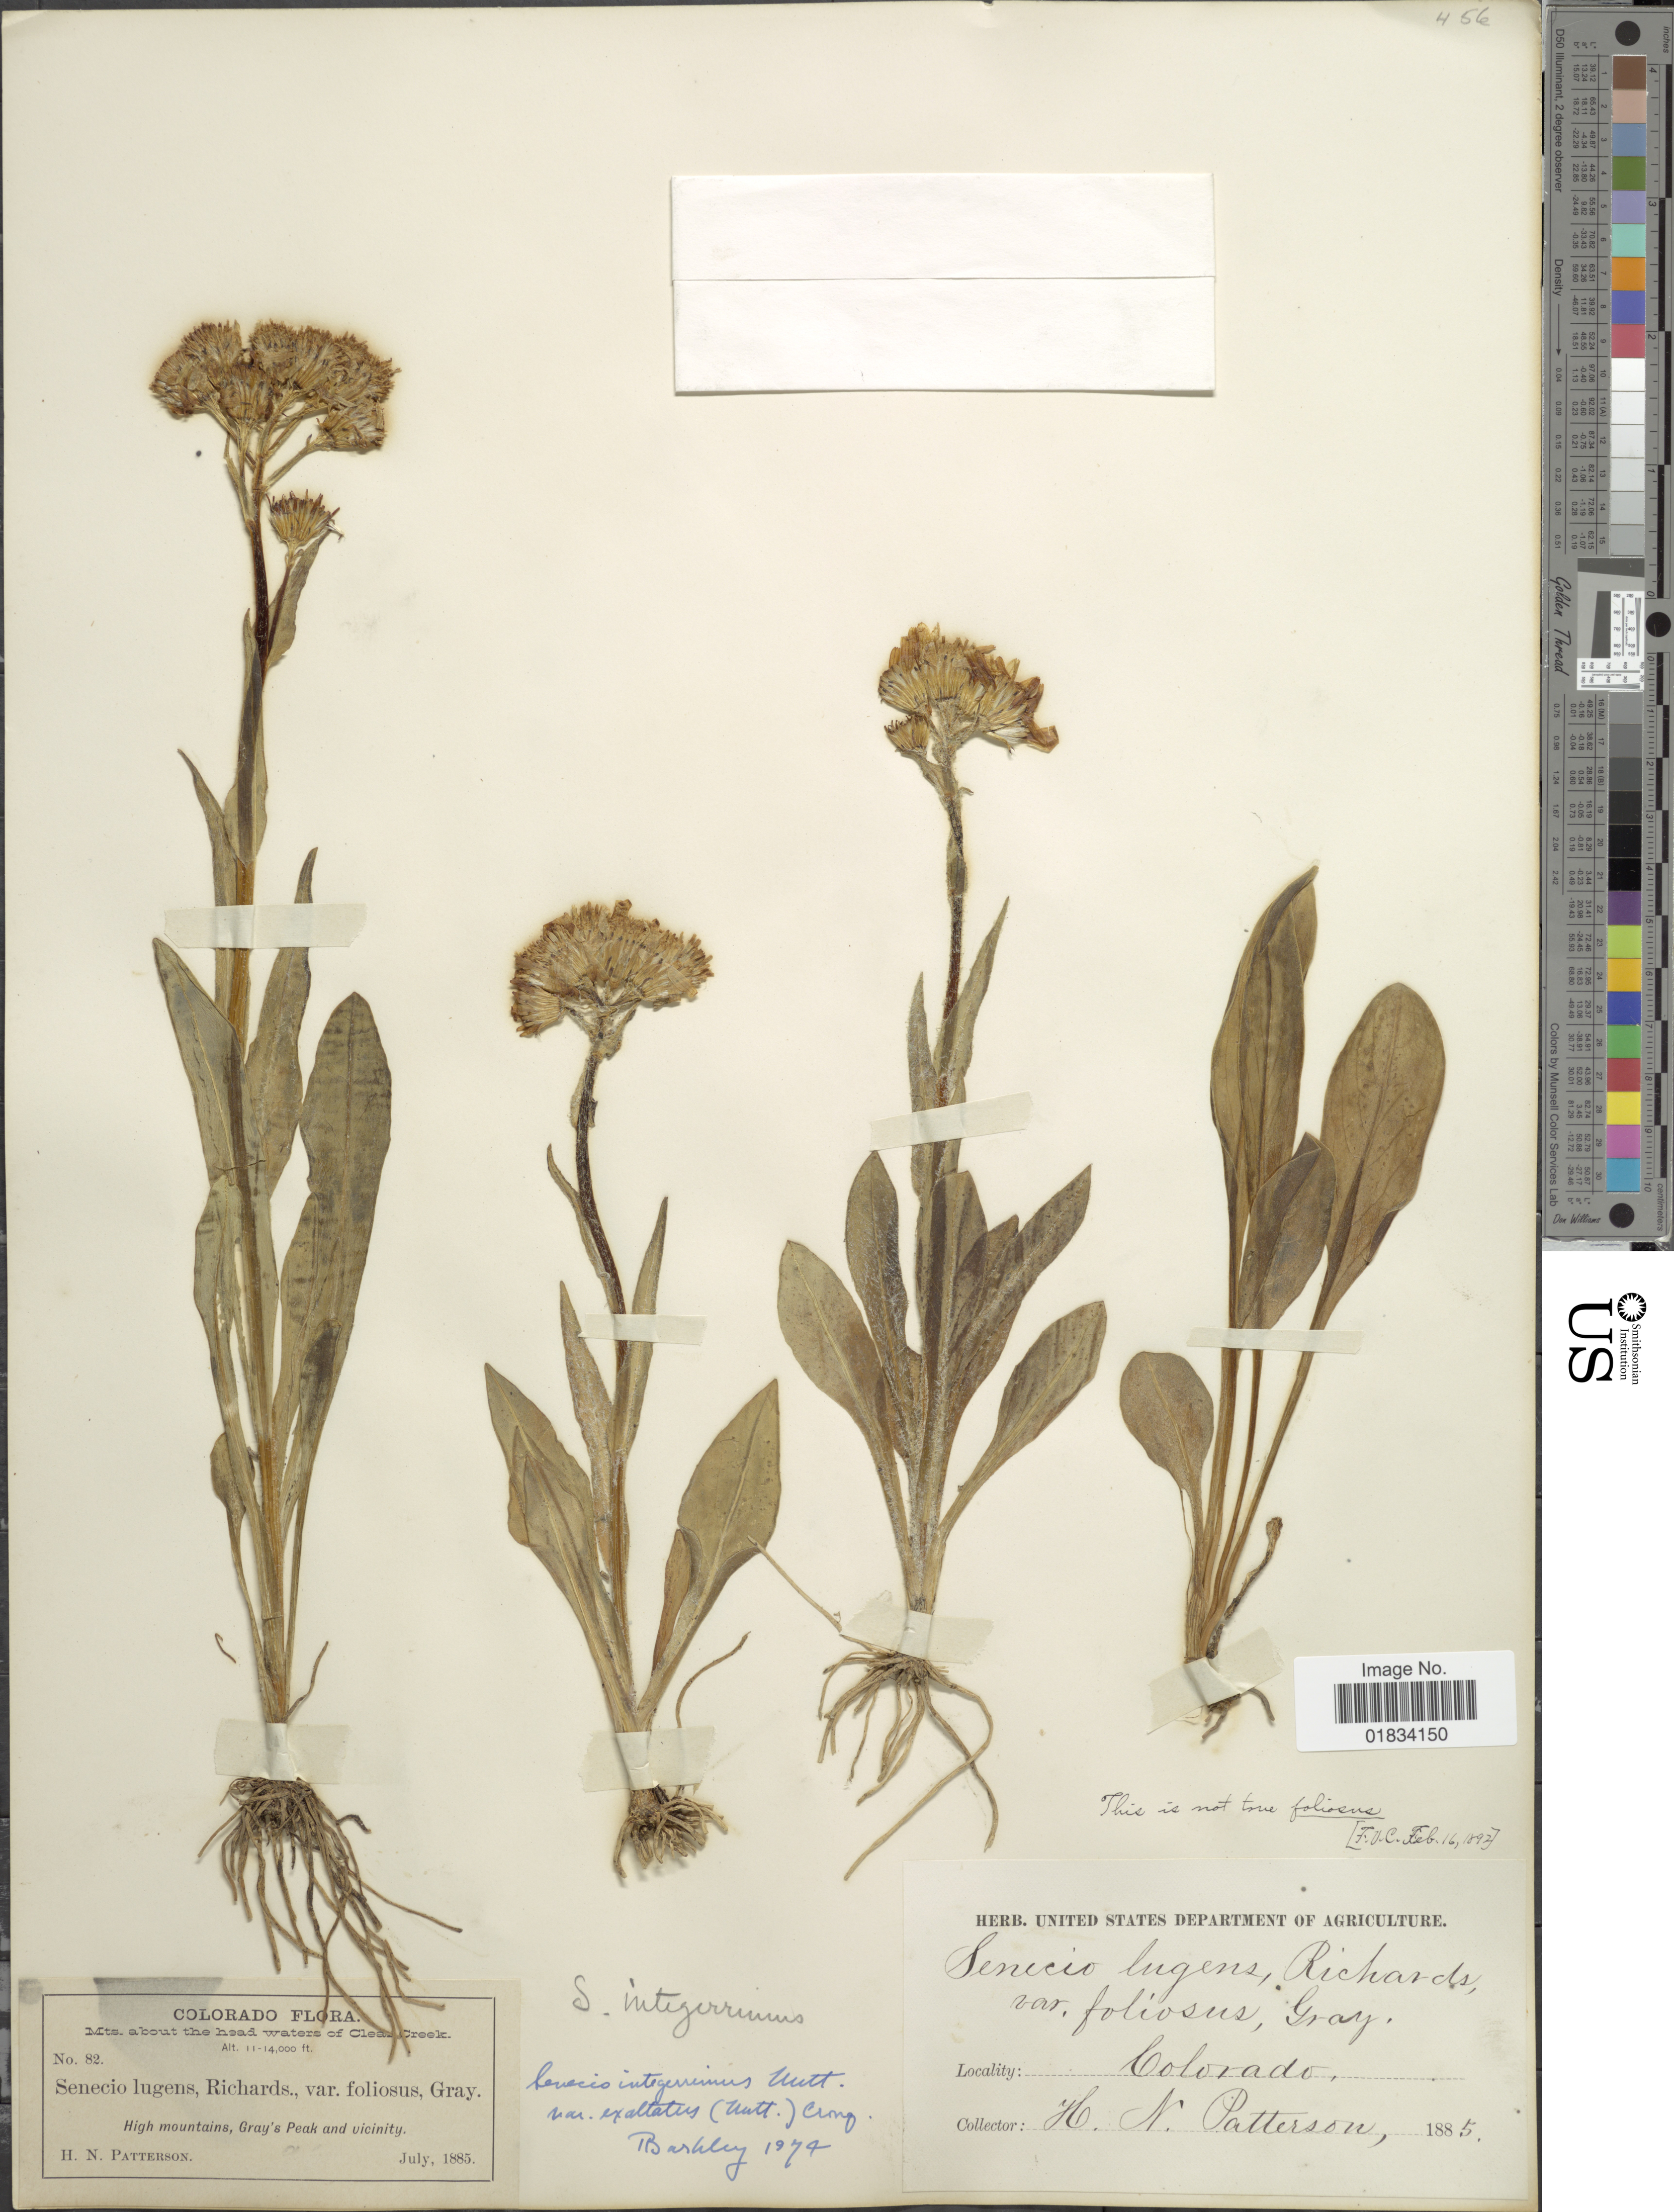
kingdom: Plantae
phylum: Tracheophyta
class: Magnoliopsida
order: Asterales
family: Asteraceae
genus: Senecio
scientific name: Senecio integerrimus var. exaltatus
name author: (Nutt.) Cronq.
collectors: H. N. Patterson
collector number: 82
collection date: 1885-07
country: United States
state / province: Colorado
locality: Mts. about the head waters of Clear Creek, High mountains, Gray's Peak and vicinity